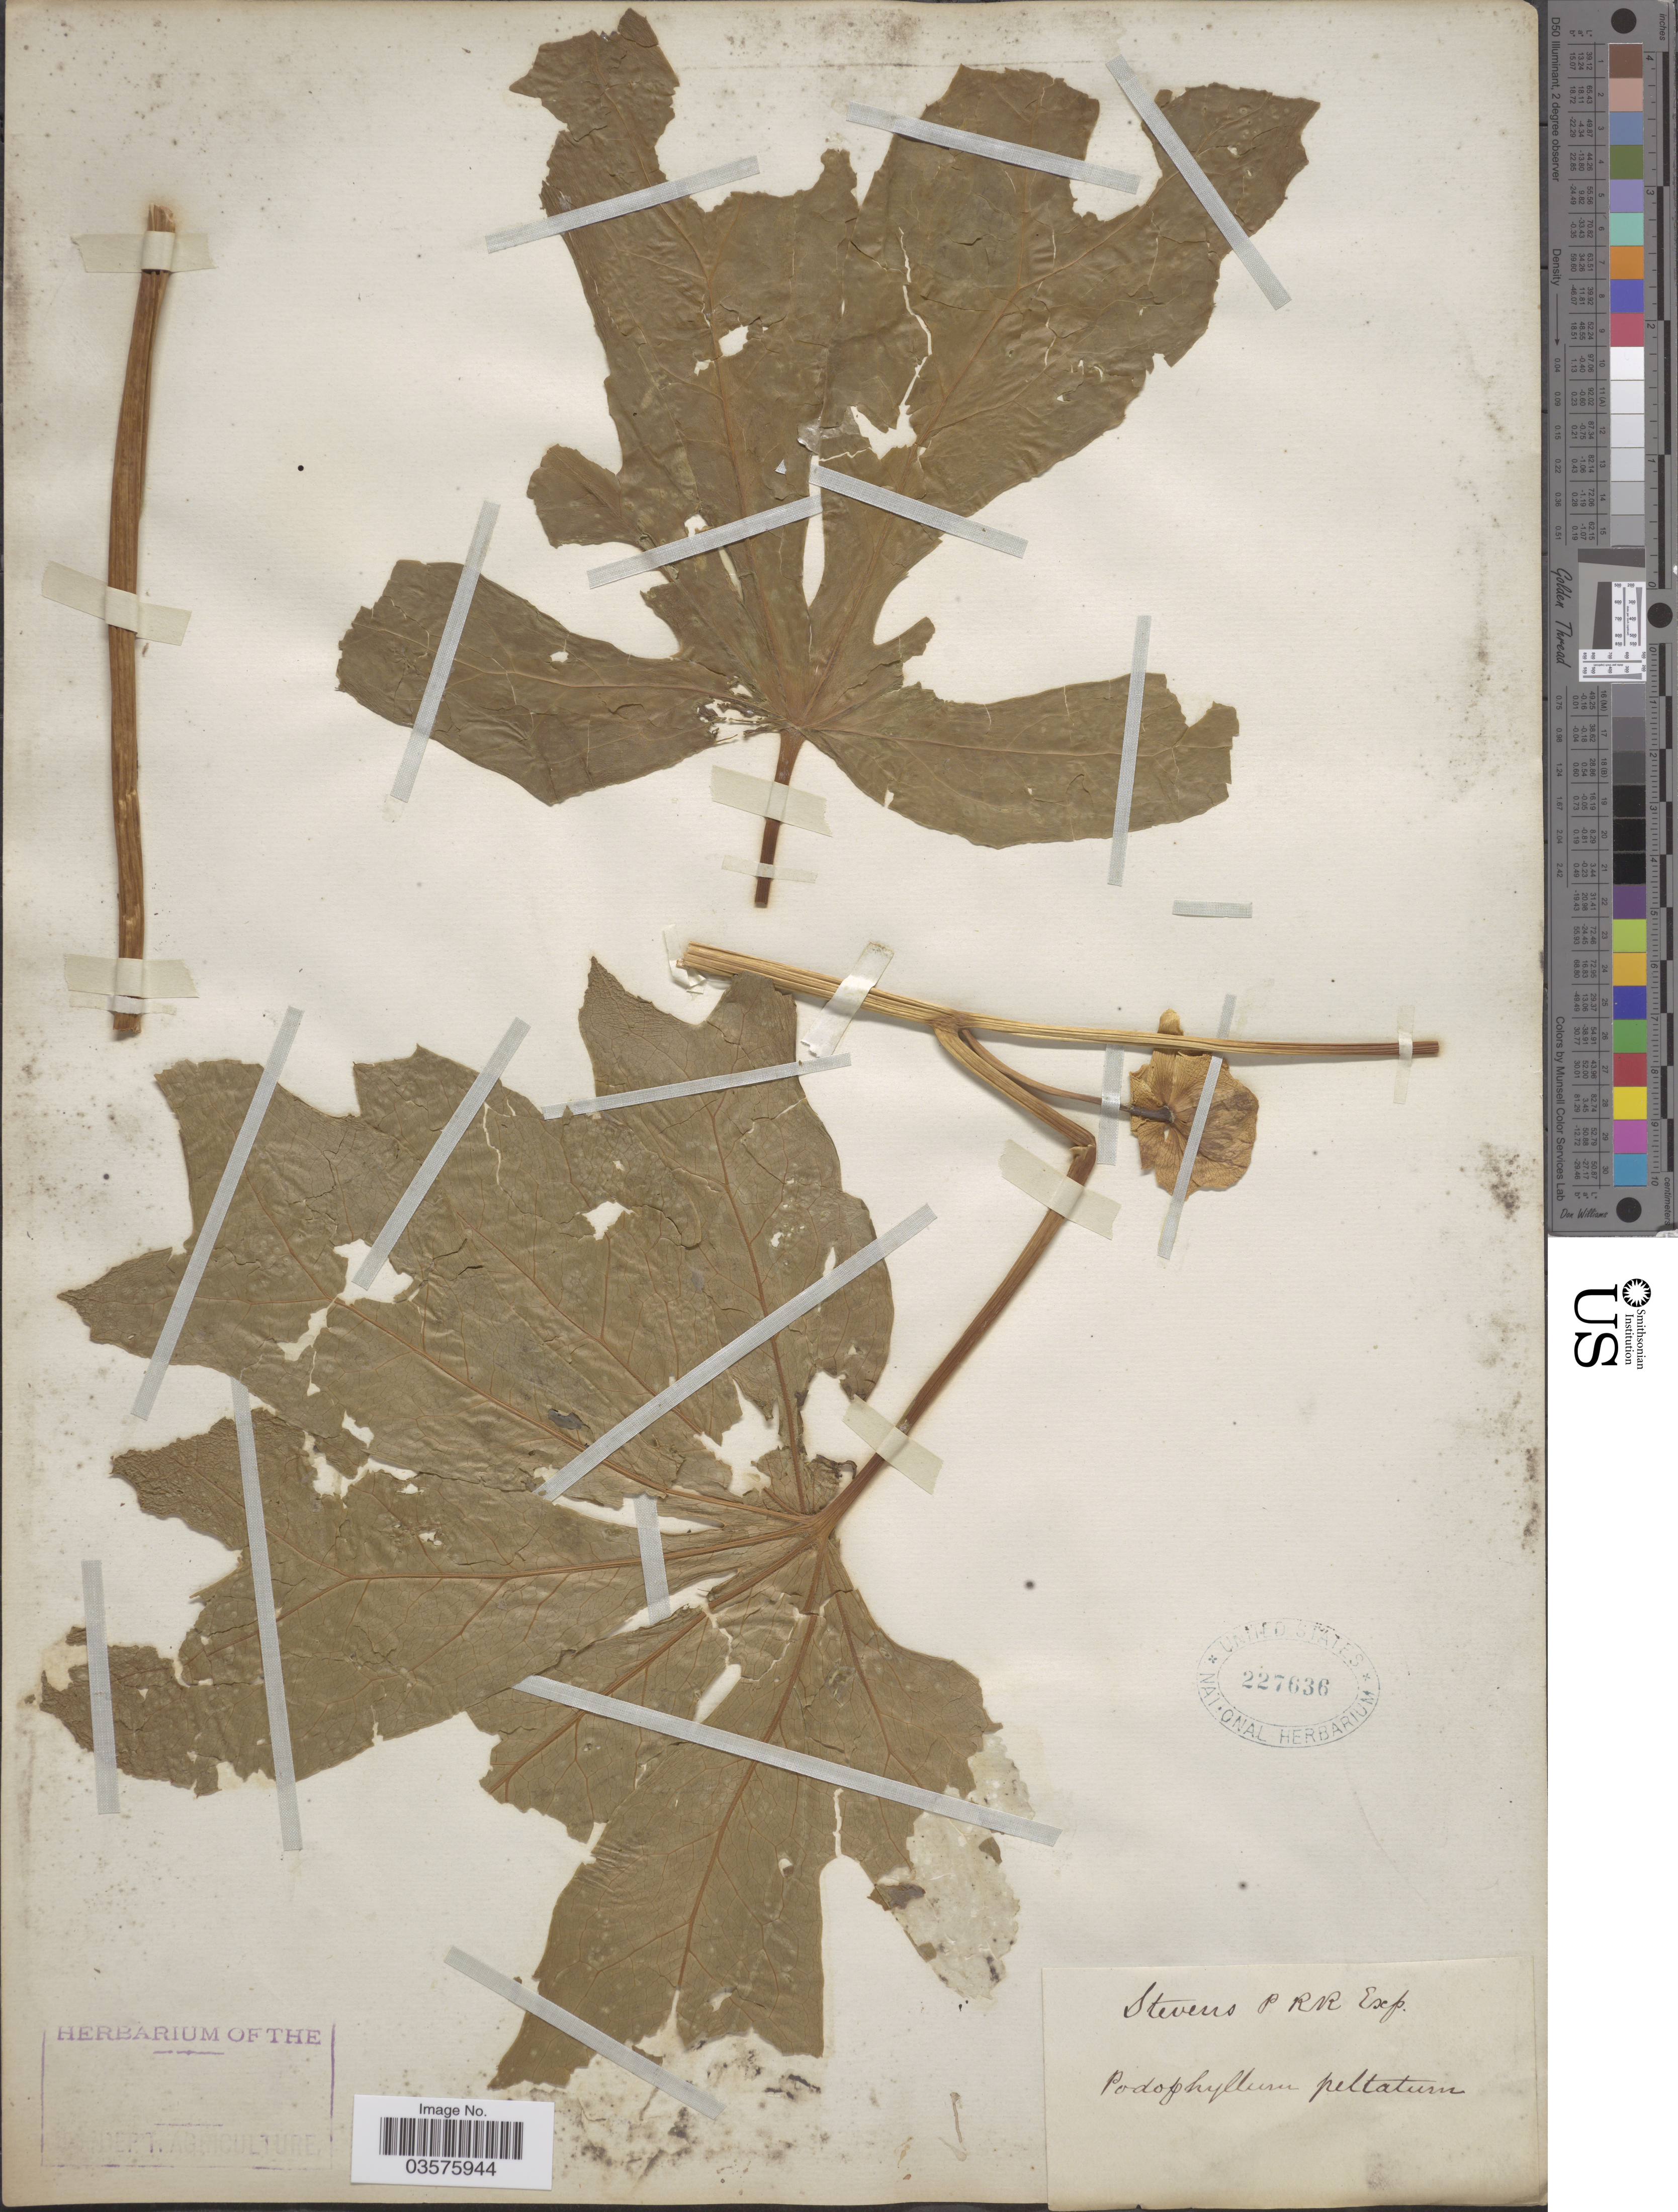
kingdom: Plantae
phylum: Tracheophyta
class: Magnoliopsida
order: Ranunculales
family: Berberidaceae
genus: Podophyllum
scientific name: Podophyllum peltatum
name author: L.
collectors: Stevens Pacific Railroad Survey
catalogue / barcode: US 227636